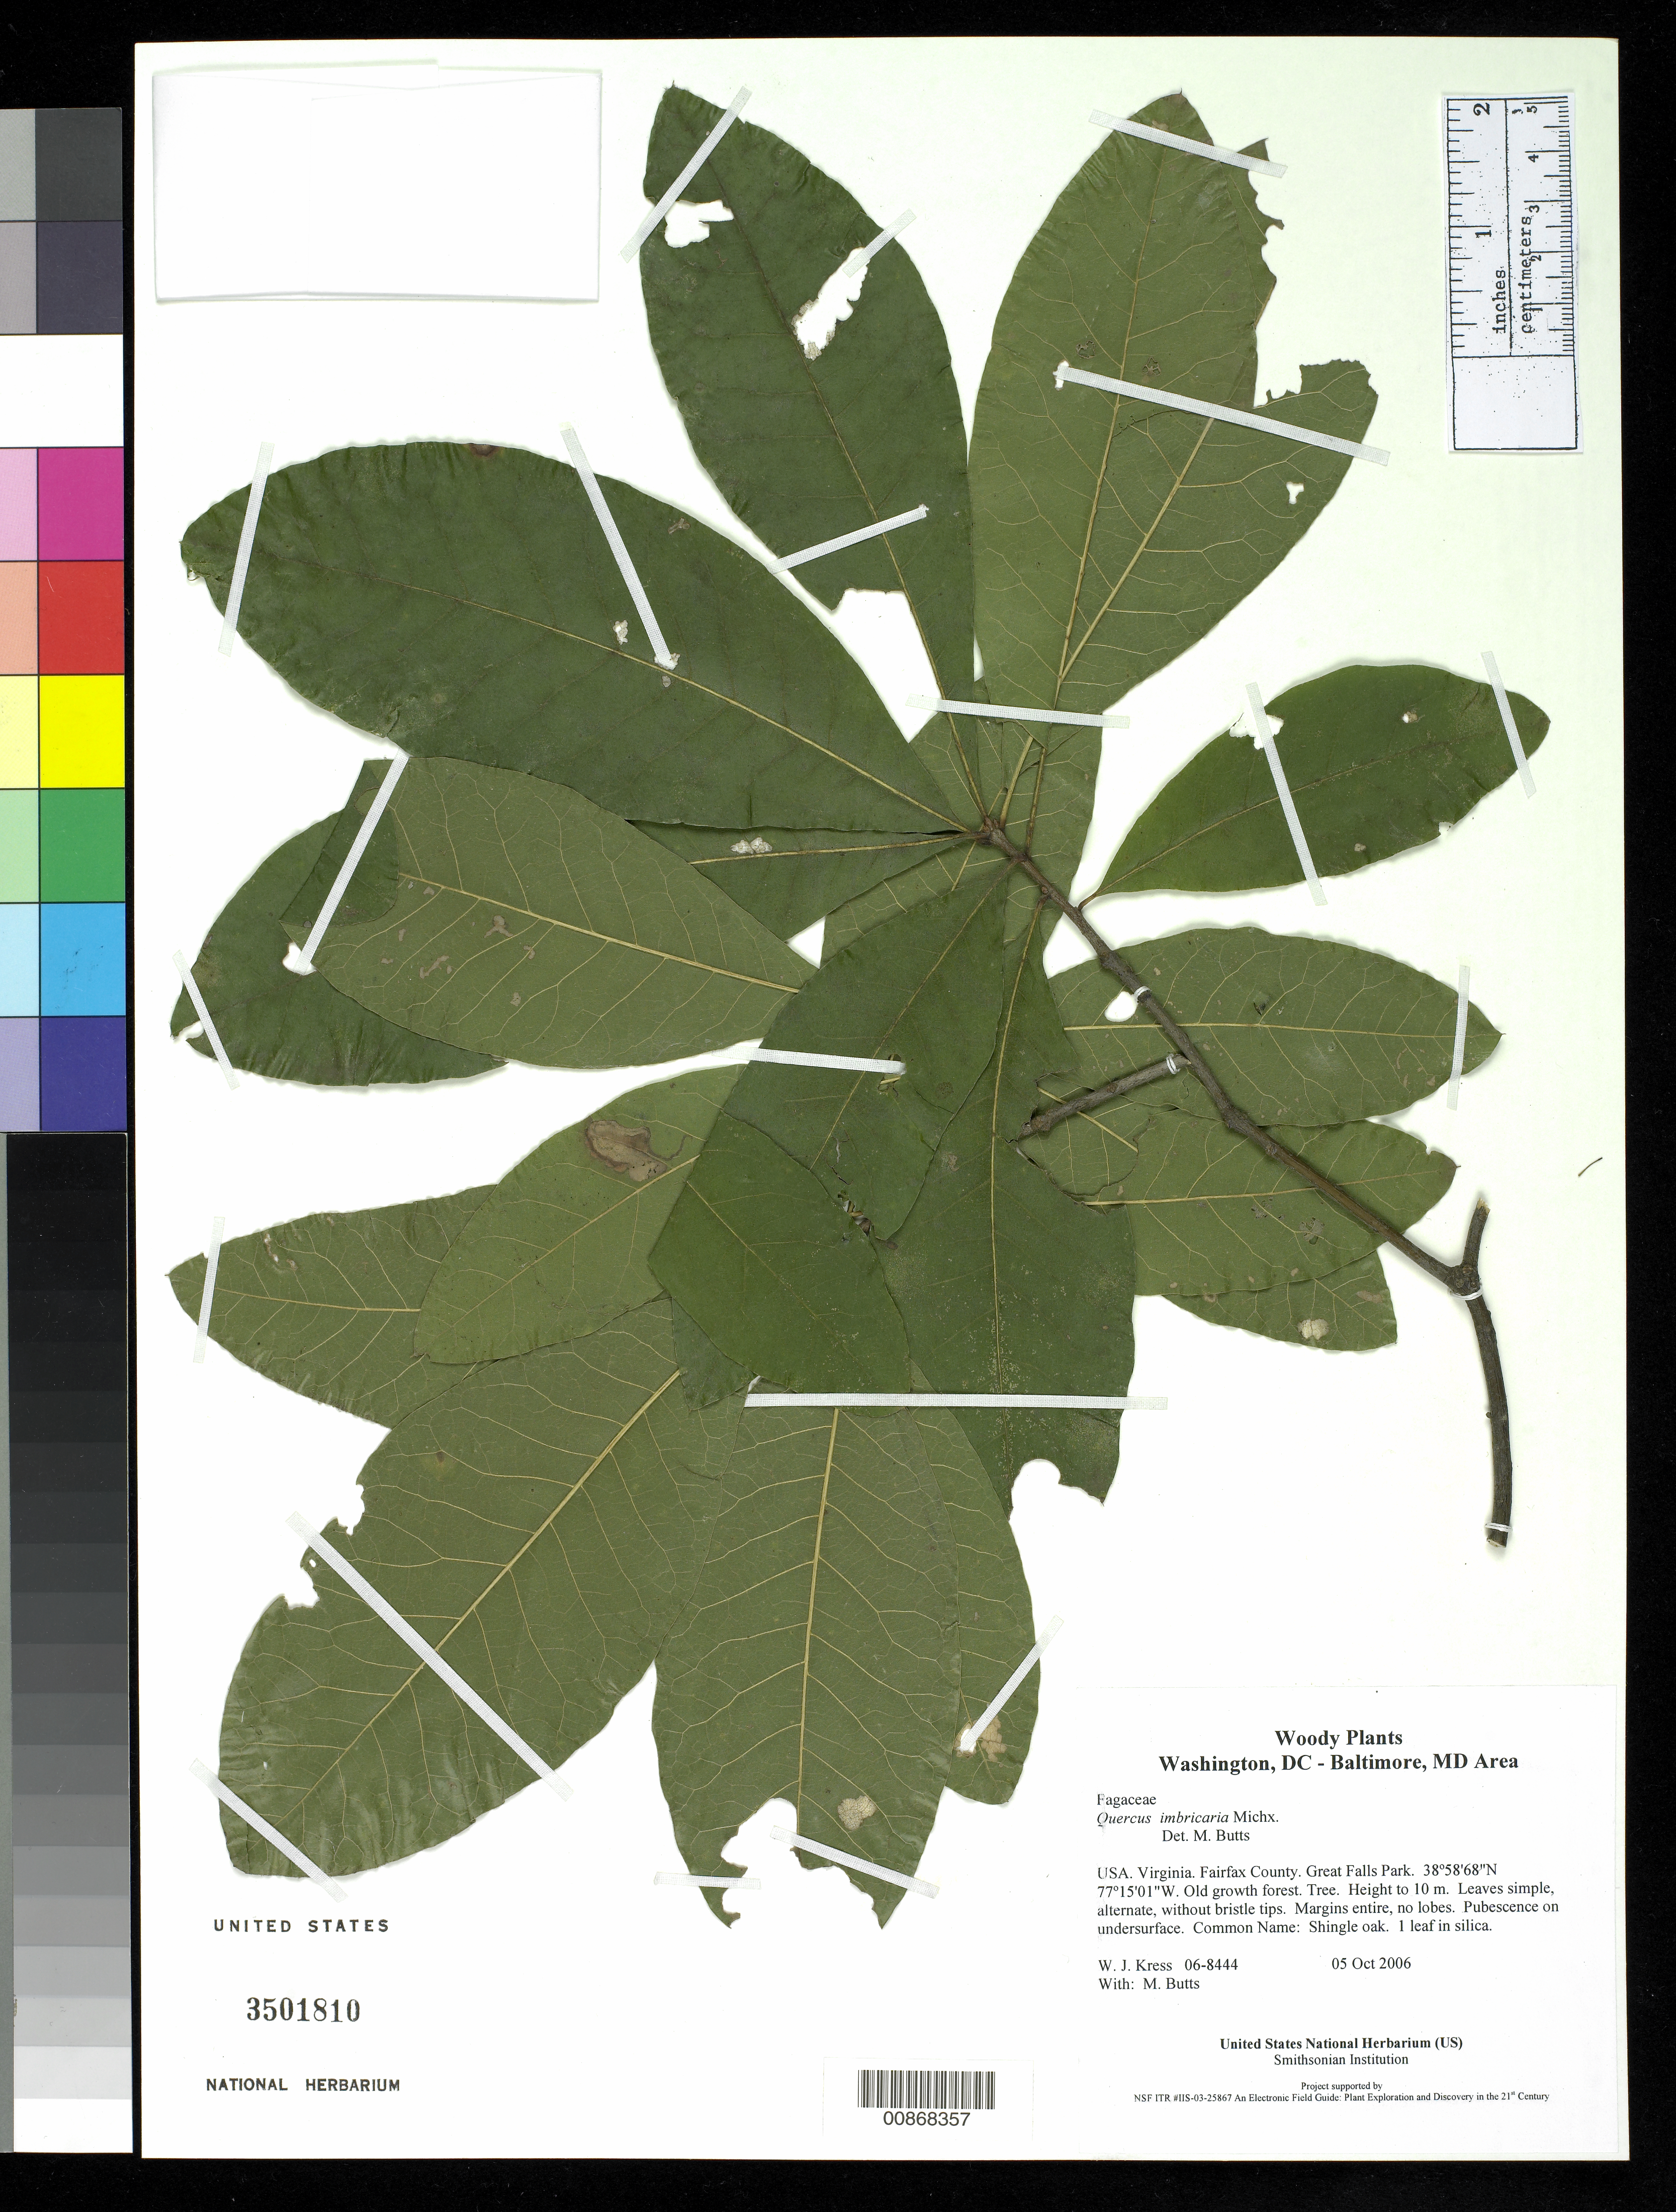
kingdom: Plantae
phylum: Tracheophyta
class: Magnoliopsida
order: Fagales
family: Fagaceae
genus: Quercus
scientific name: Quercus imbricaria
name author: Michx.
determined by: Butts, M. B.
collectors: W. J. Kress & M. B. Butts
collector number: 06-8444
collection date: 2006-10-05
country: United States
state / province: Virginia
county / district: Fairfax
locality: Great Falls Park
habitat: Old growth forest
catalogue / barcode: US 3501880